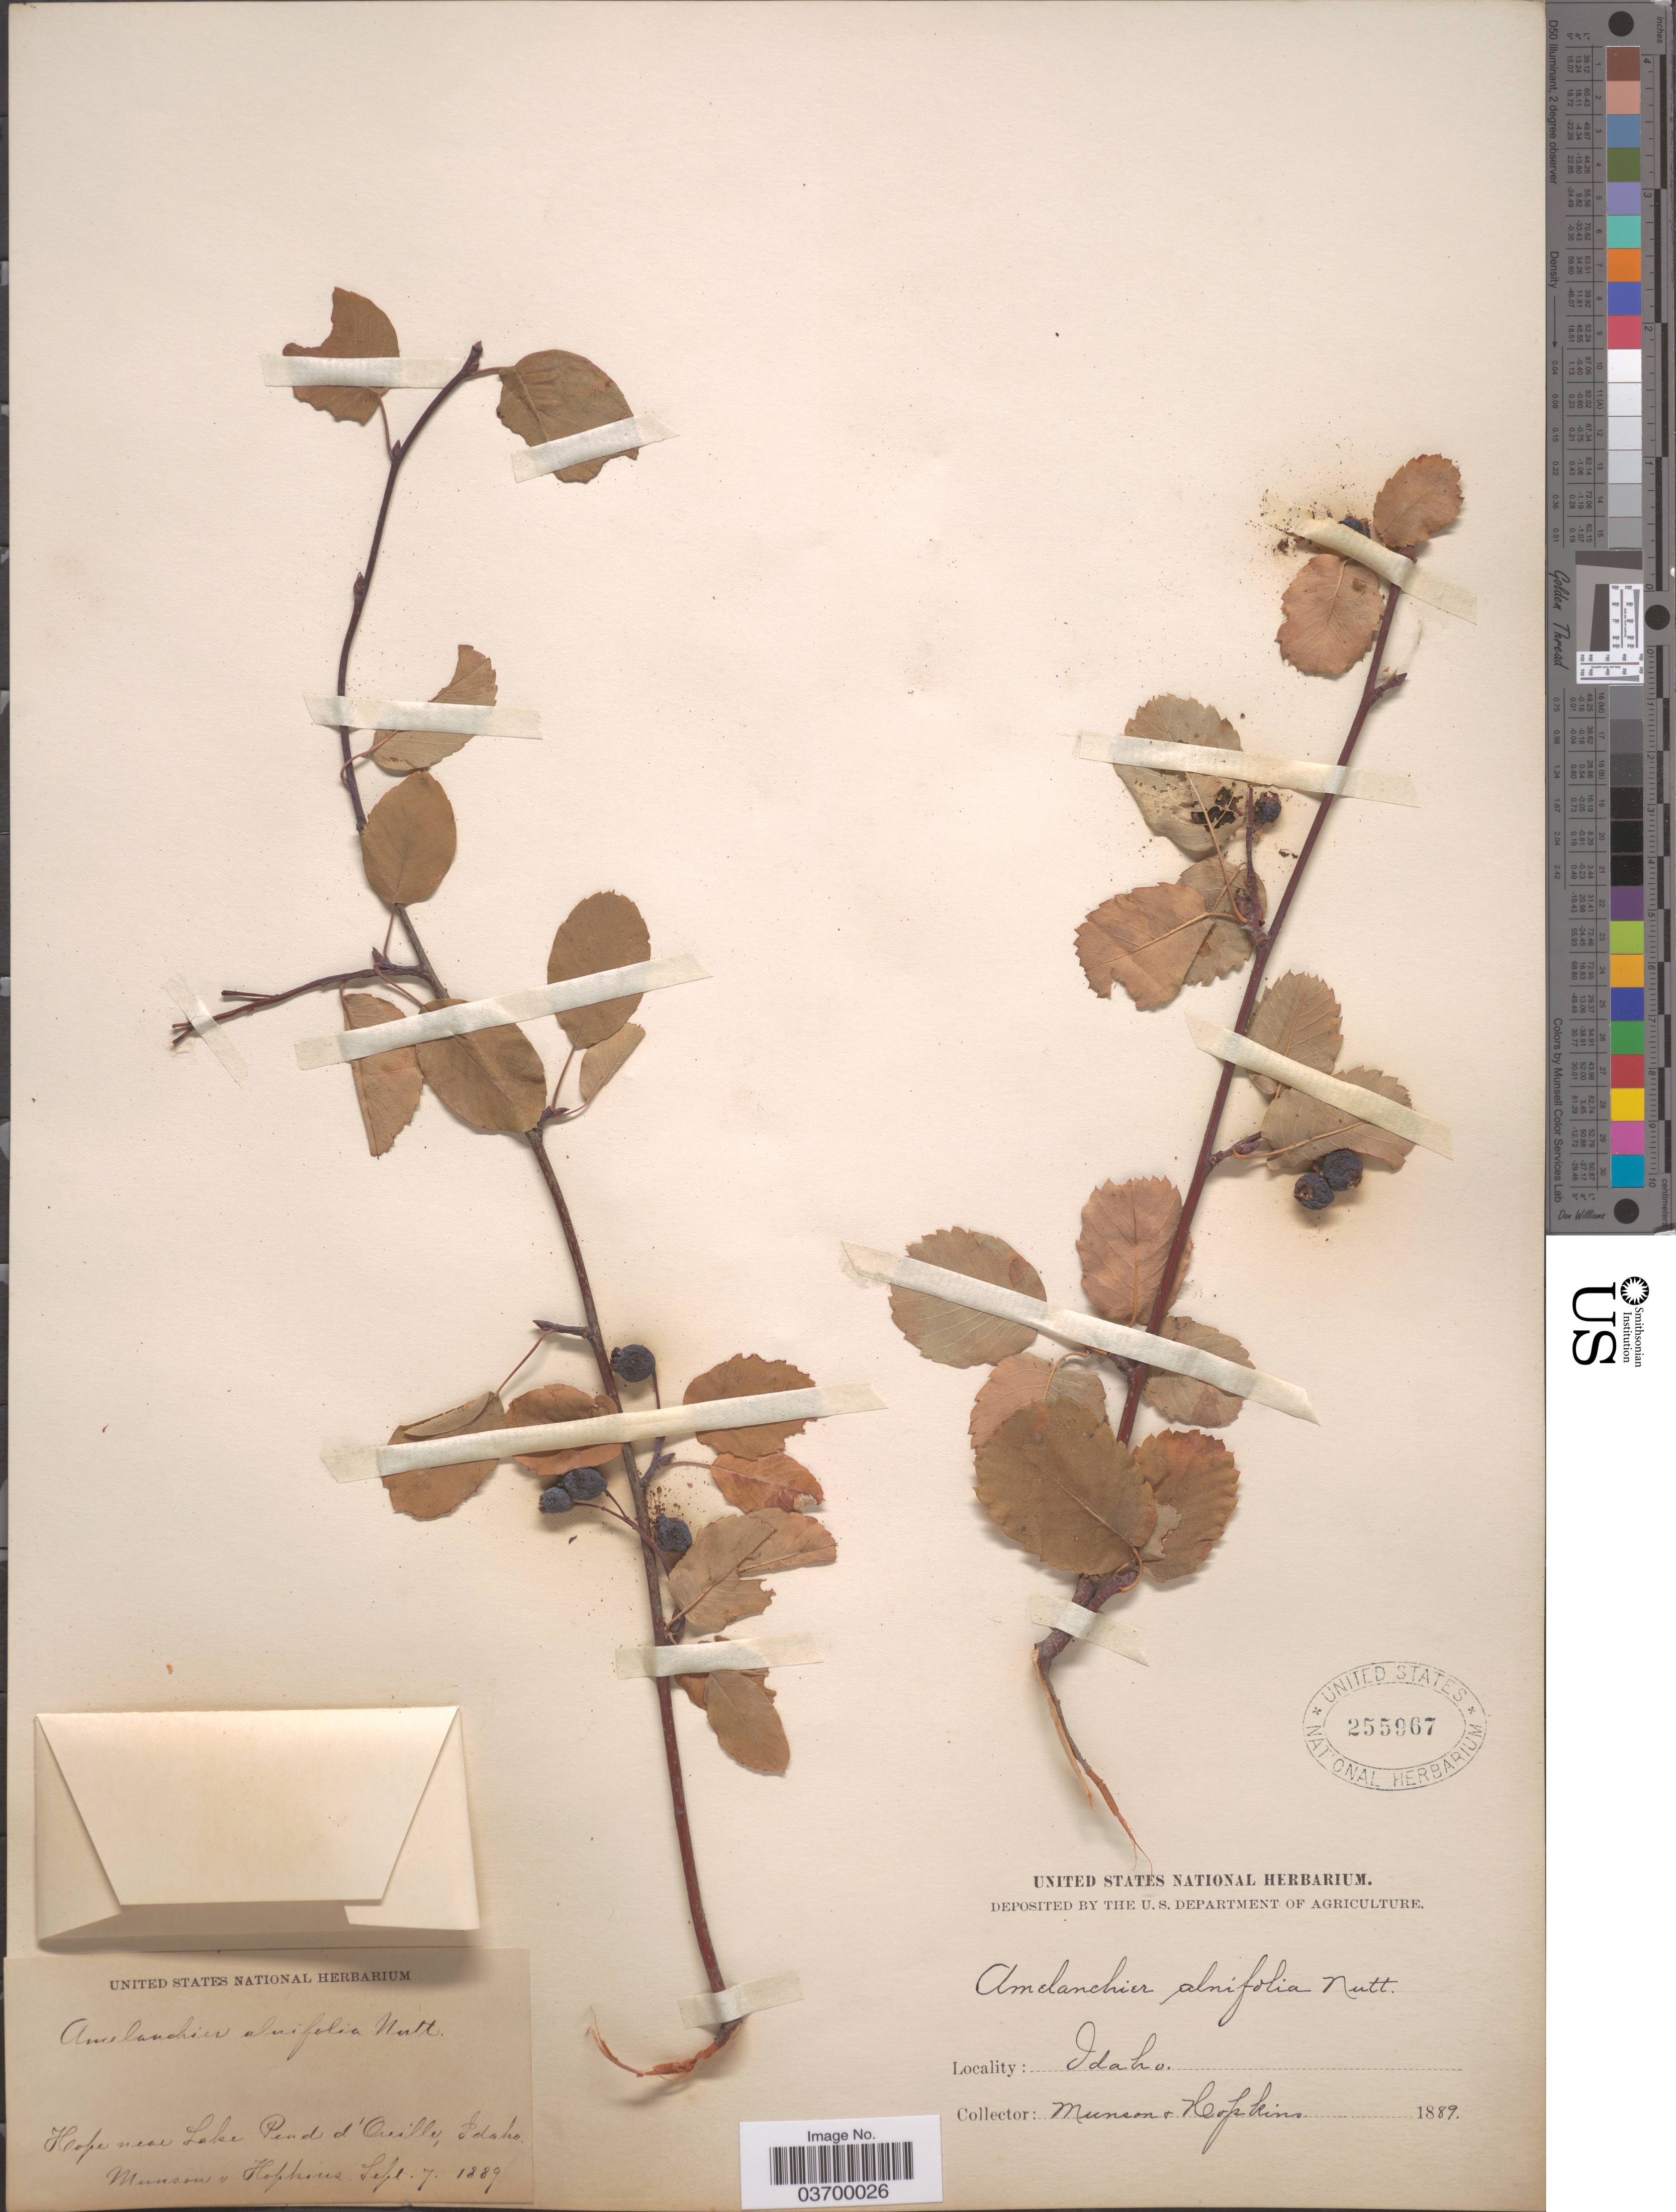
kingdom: Plantae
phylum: Tracheophyta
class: Magnoliopsida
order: Rosales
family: Rosaceae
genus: Amelanchier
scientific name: Amelanchier alnifolia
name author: (Nutt.) Nutt. ex M. Roem.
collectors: -. Munson & -- Hopkins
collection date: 1889-09-07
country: United States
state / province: Idaho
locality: Hope near Lake Pend d'Oreille.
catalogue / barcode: US 255967